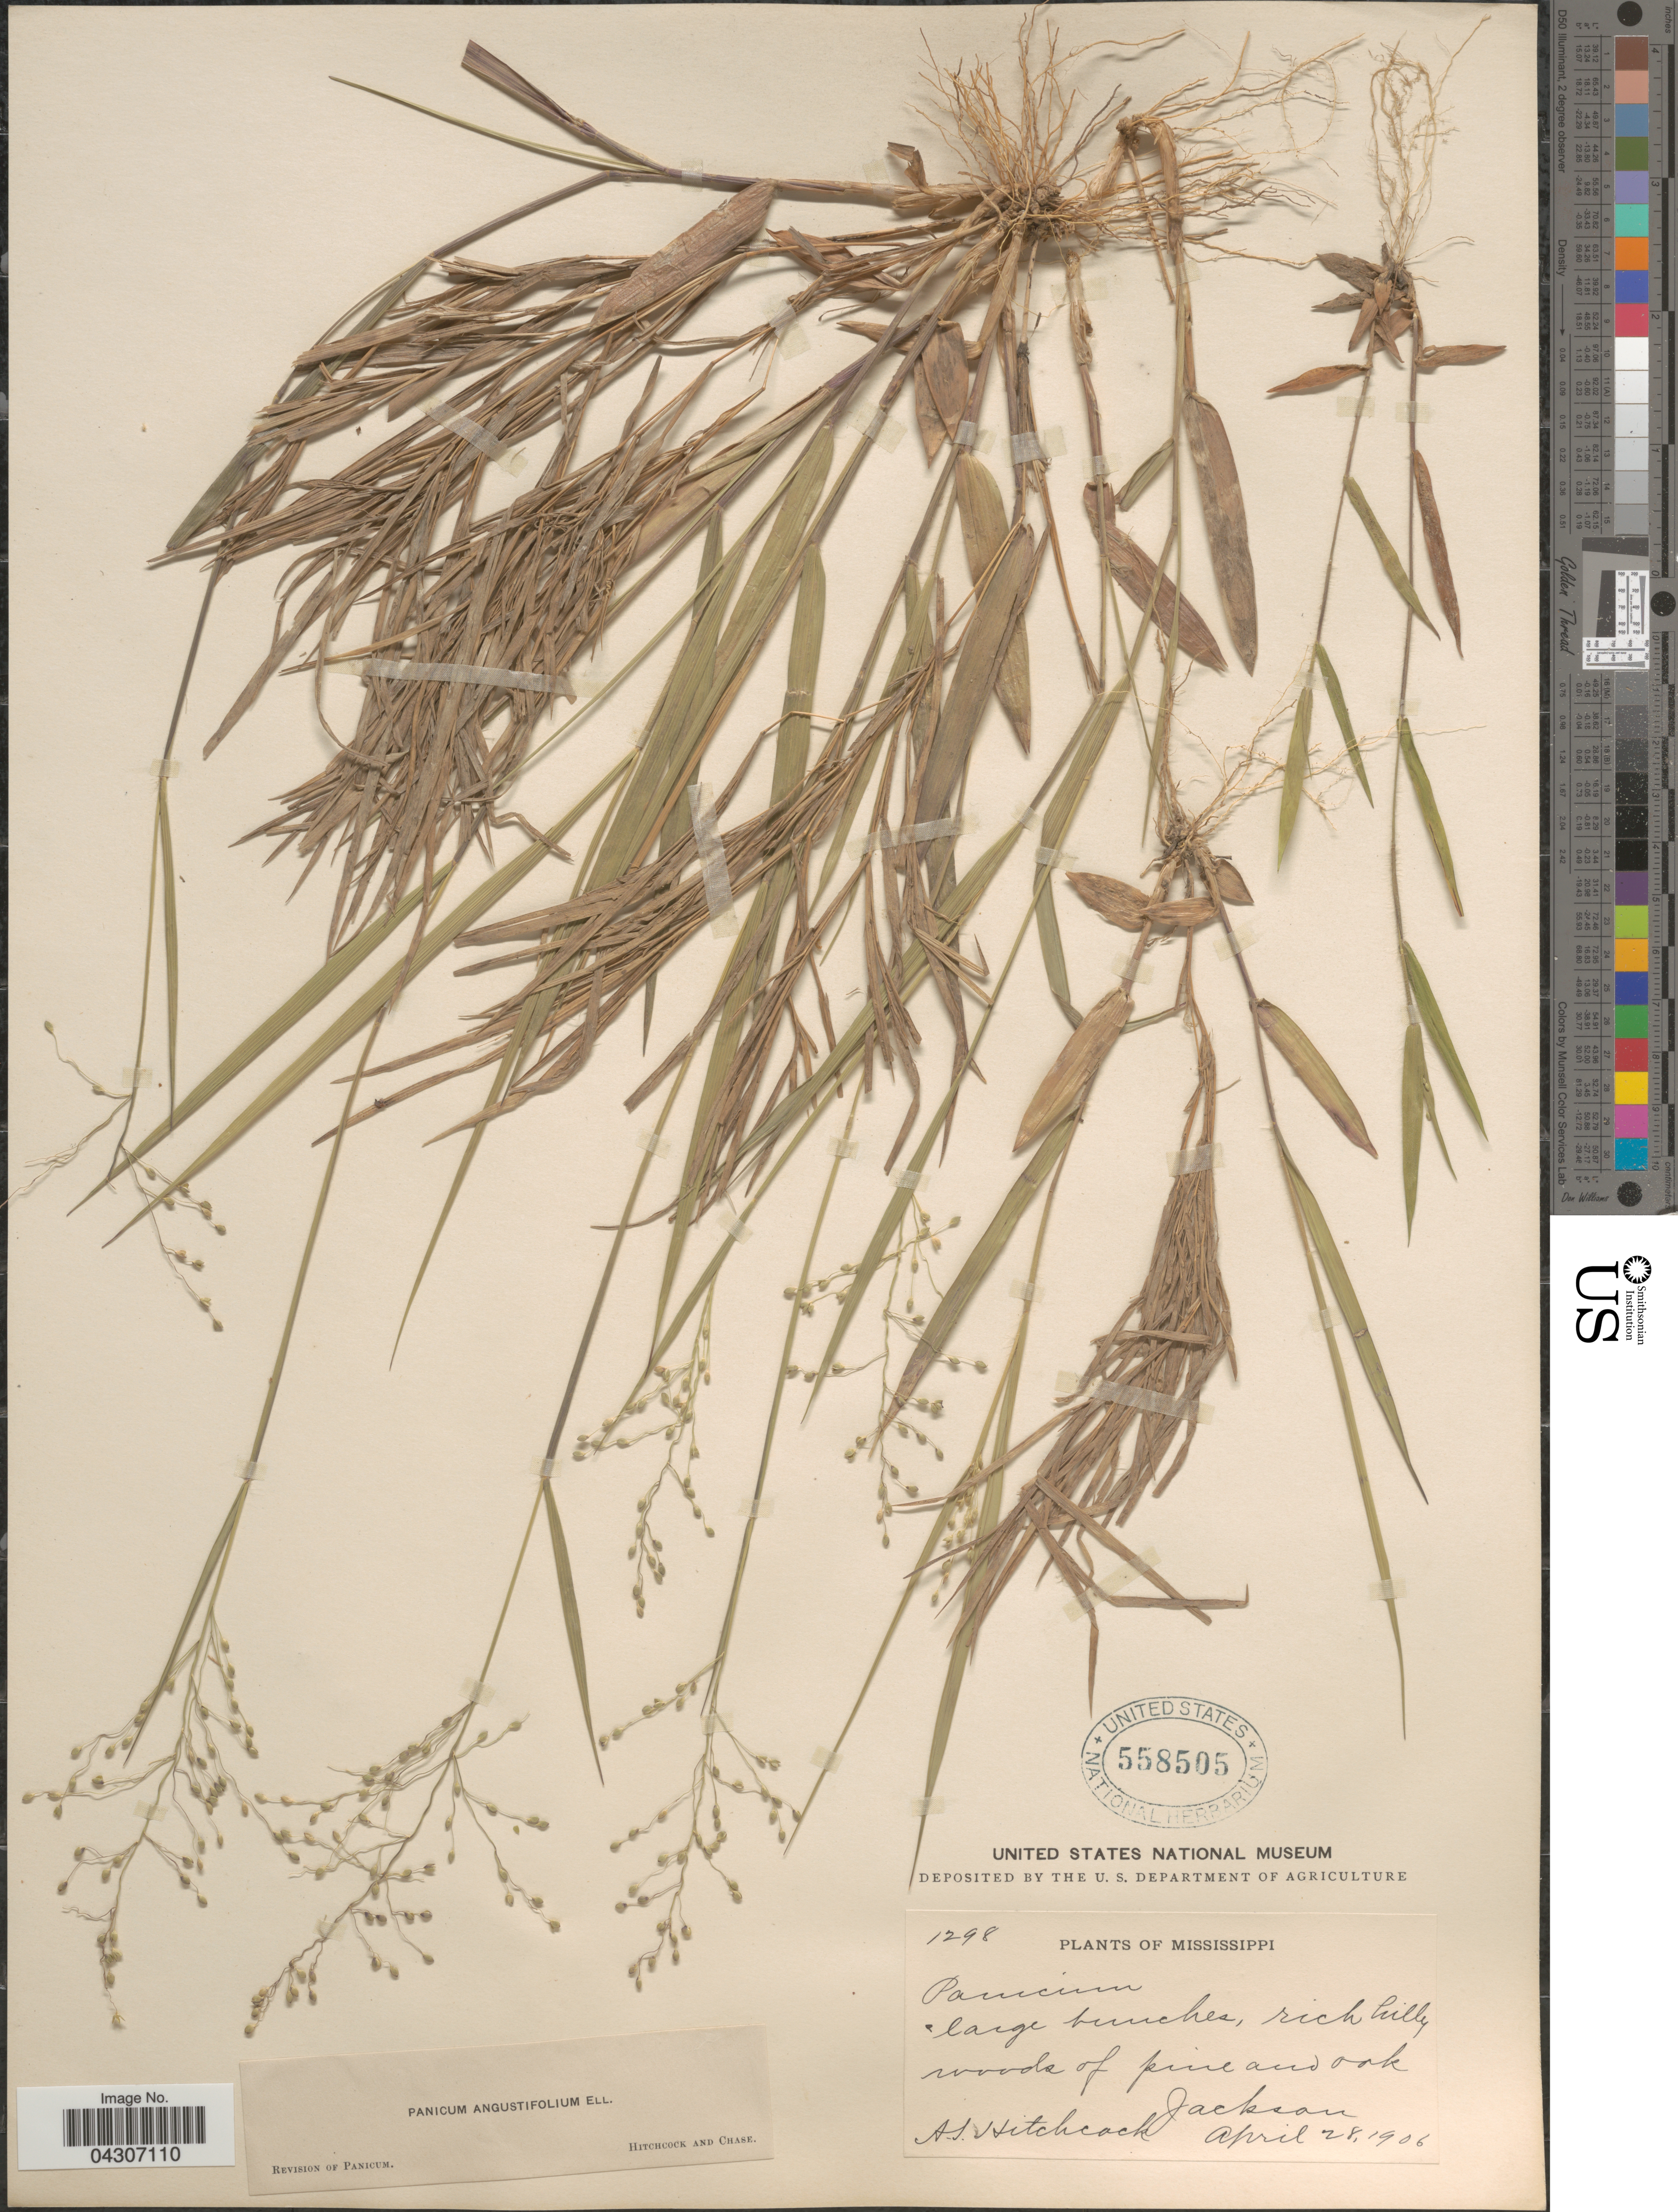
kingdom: Plantae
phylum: Tracheophyta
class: Liliopsida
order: Poales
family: Poaceae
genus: Dichanthelium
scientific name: Dichanthelium aciculare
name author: (Desv. ex Poir.) Gould & C.A. Clark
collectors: A. S. Hitchcock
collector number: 1298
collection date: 1906-04-28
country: United States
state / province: Mississippi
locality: Rich hilly woods of pine and oak Jackson.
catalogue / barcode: US 558505